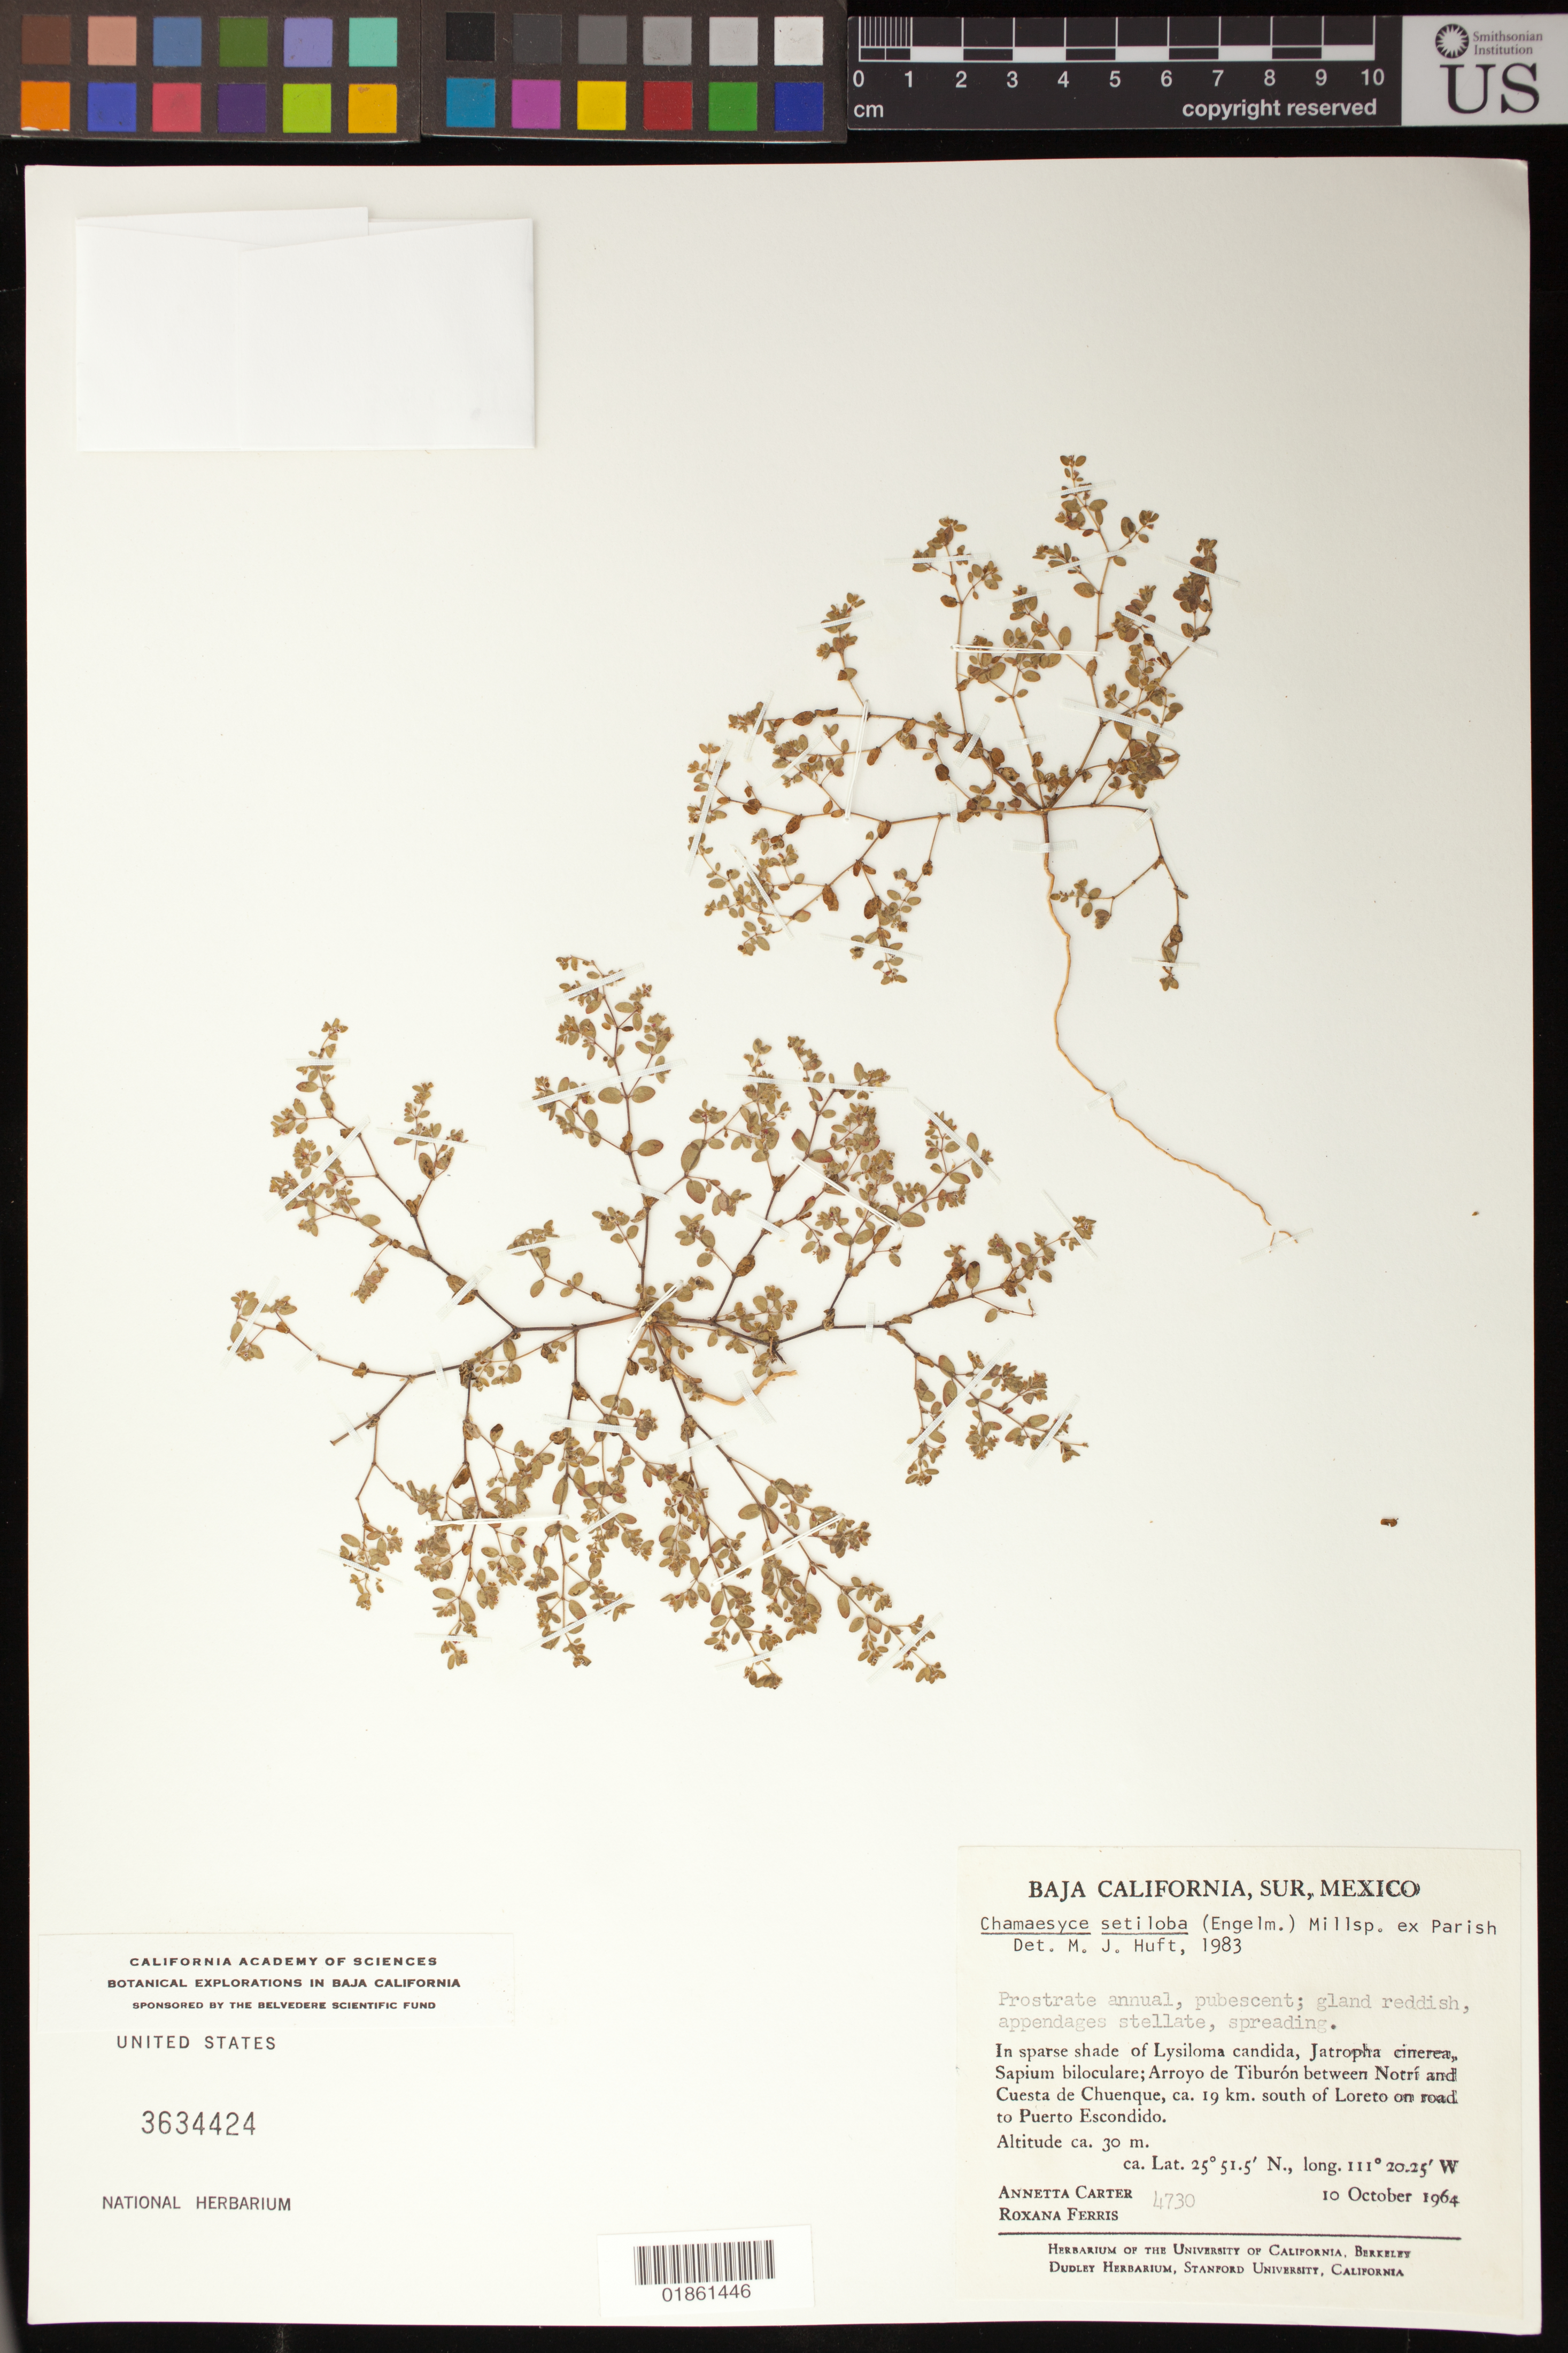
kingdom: Plantae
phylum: Tracheophyta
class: Magnoliopsida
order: Malpighiales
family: Euphorbiaceae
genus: Euphorbia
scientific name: Euphorbia setiloba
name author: Engelm.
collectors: A. Carter & R. S. Ferris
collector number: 4730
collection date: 1964-10-10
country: Mexico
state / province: Baja California Sur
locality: Arroyo de Tiburon between Notri and Cuesta de Chuenque, ca. 19 km. south of Loreto on road to Puerto Escondido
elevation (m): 30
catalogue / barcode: US 3634424